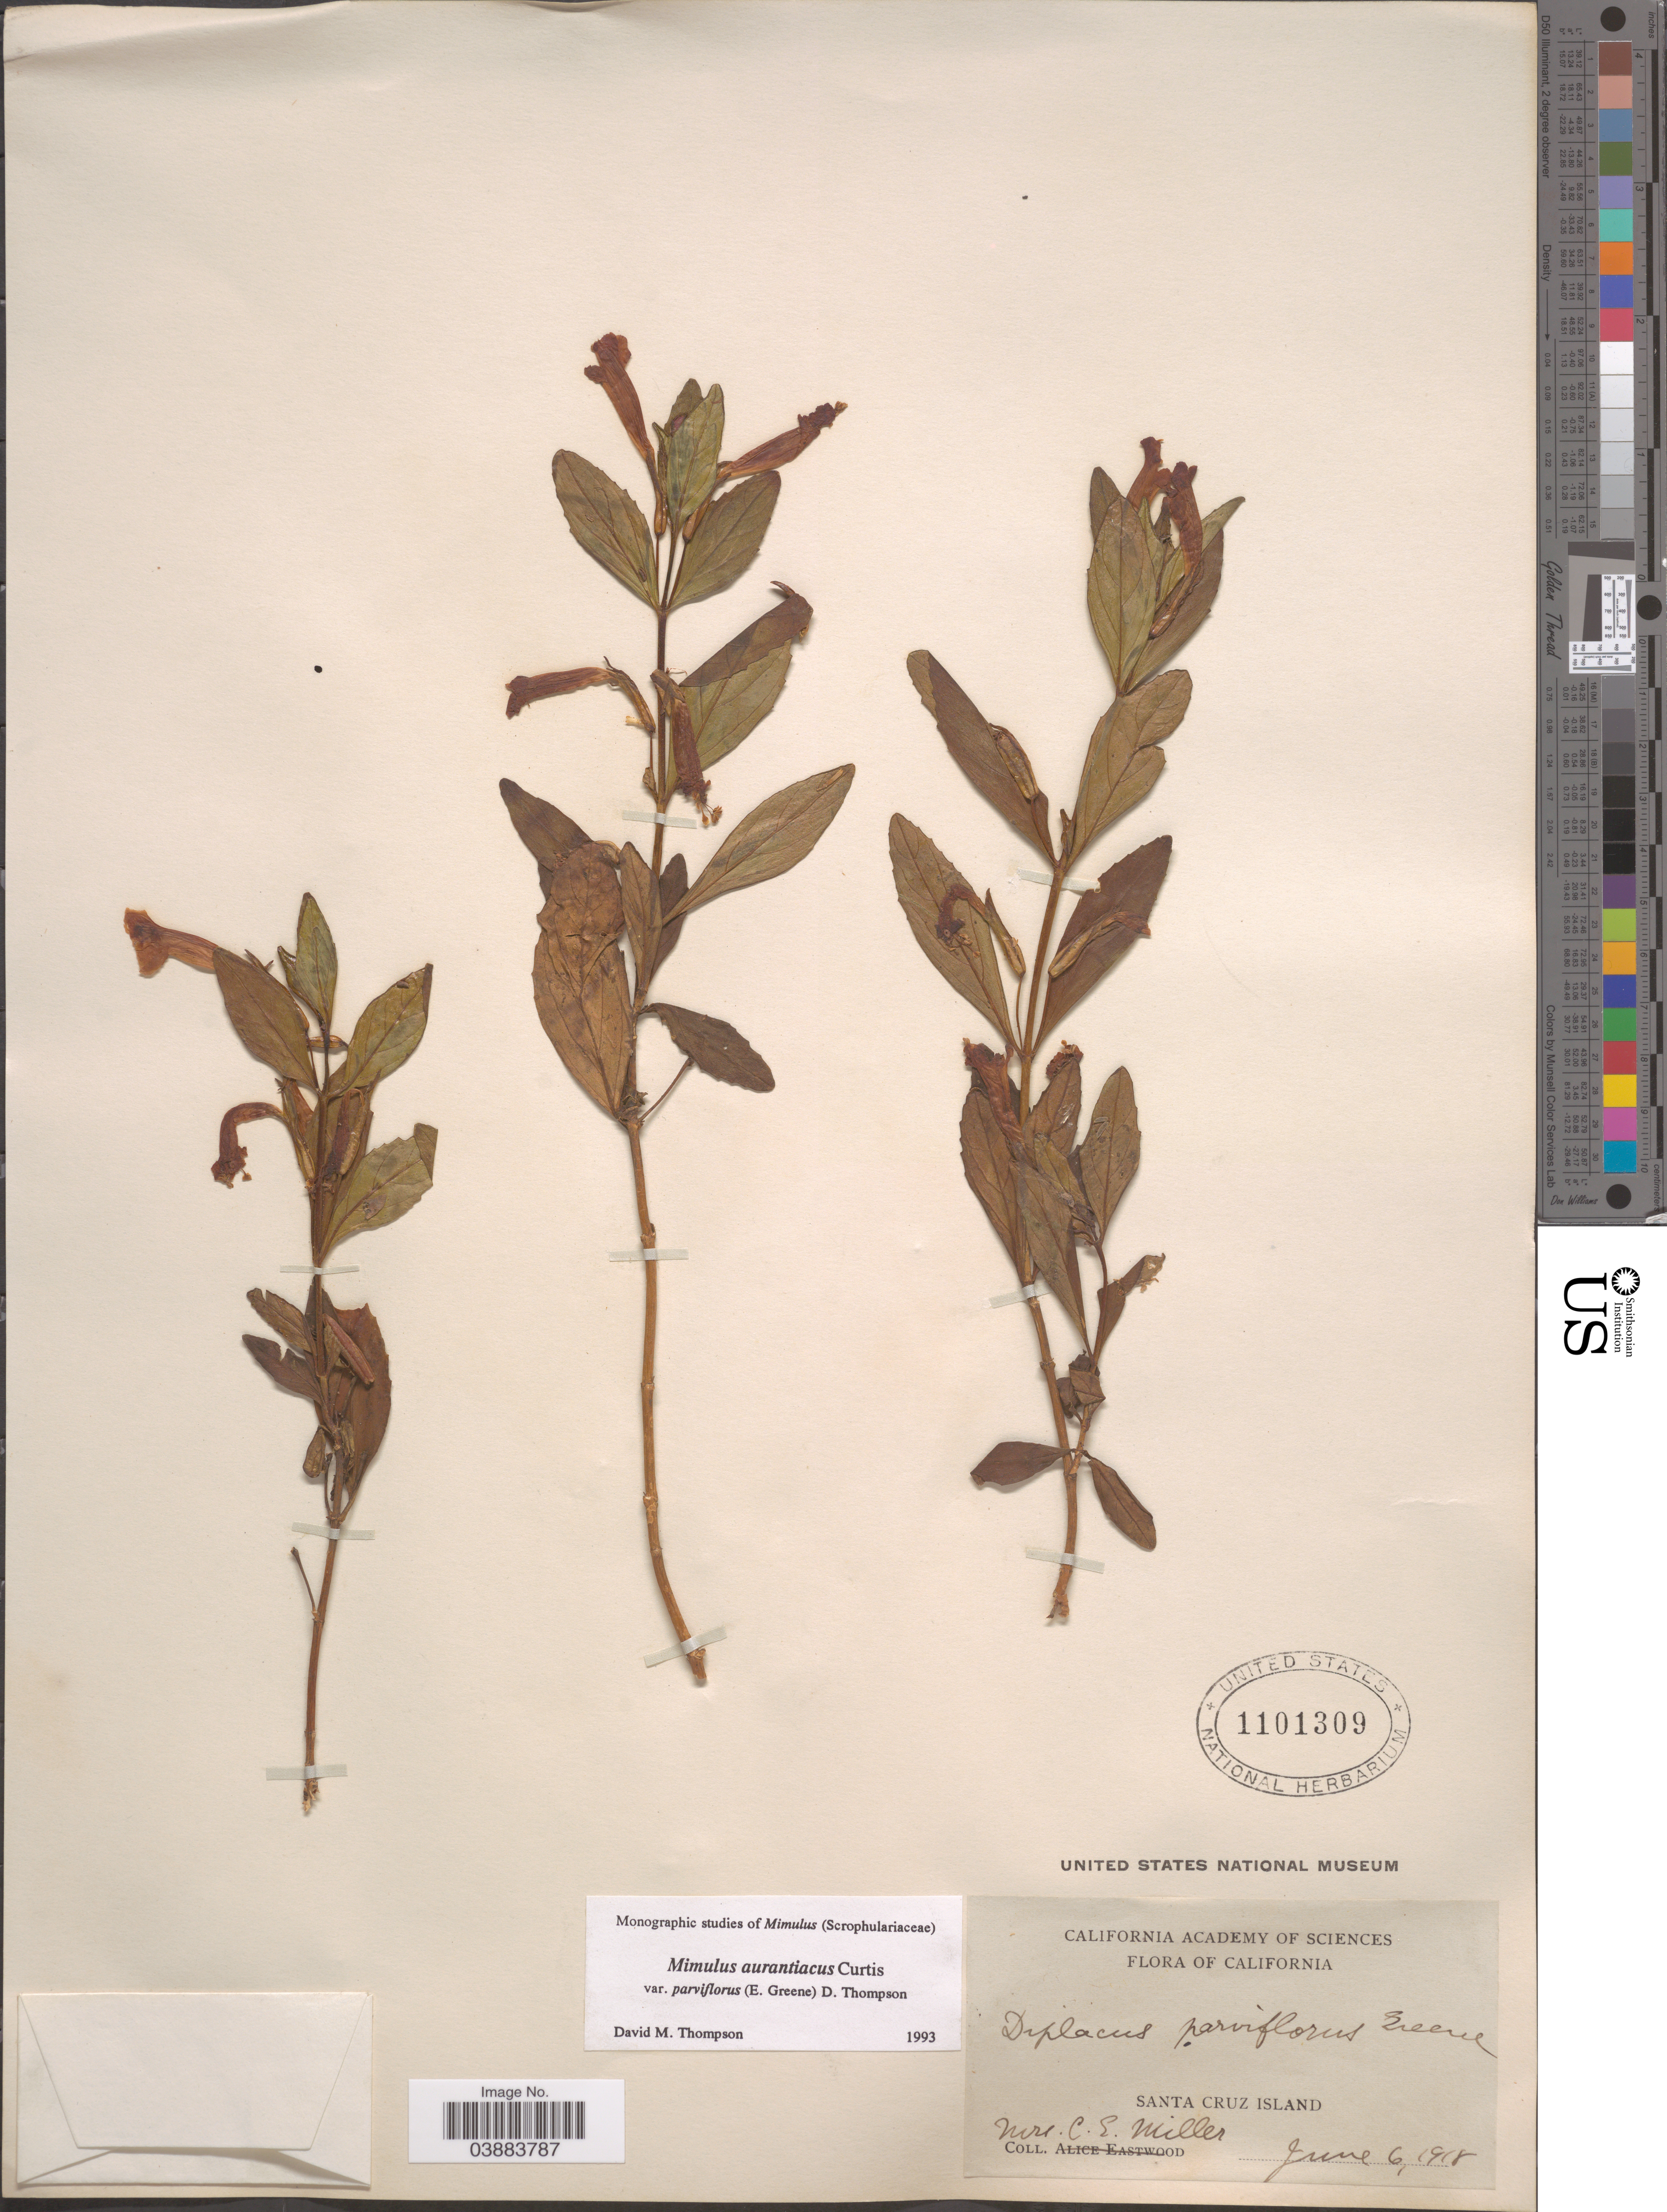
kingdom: Plantae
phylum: Tracheophyta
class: Magnoliopsida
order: Lamiales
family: Phrymaceae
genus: Diplacus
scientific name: Diplacus aurantiacus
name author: (Curtis) Jeps.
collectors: C. Miller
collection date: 1918-06-06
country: United States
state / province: California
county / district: Santa Barbara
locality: Santa Cruz Island.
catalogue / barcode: US 1101309